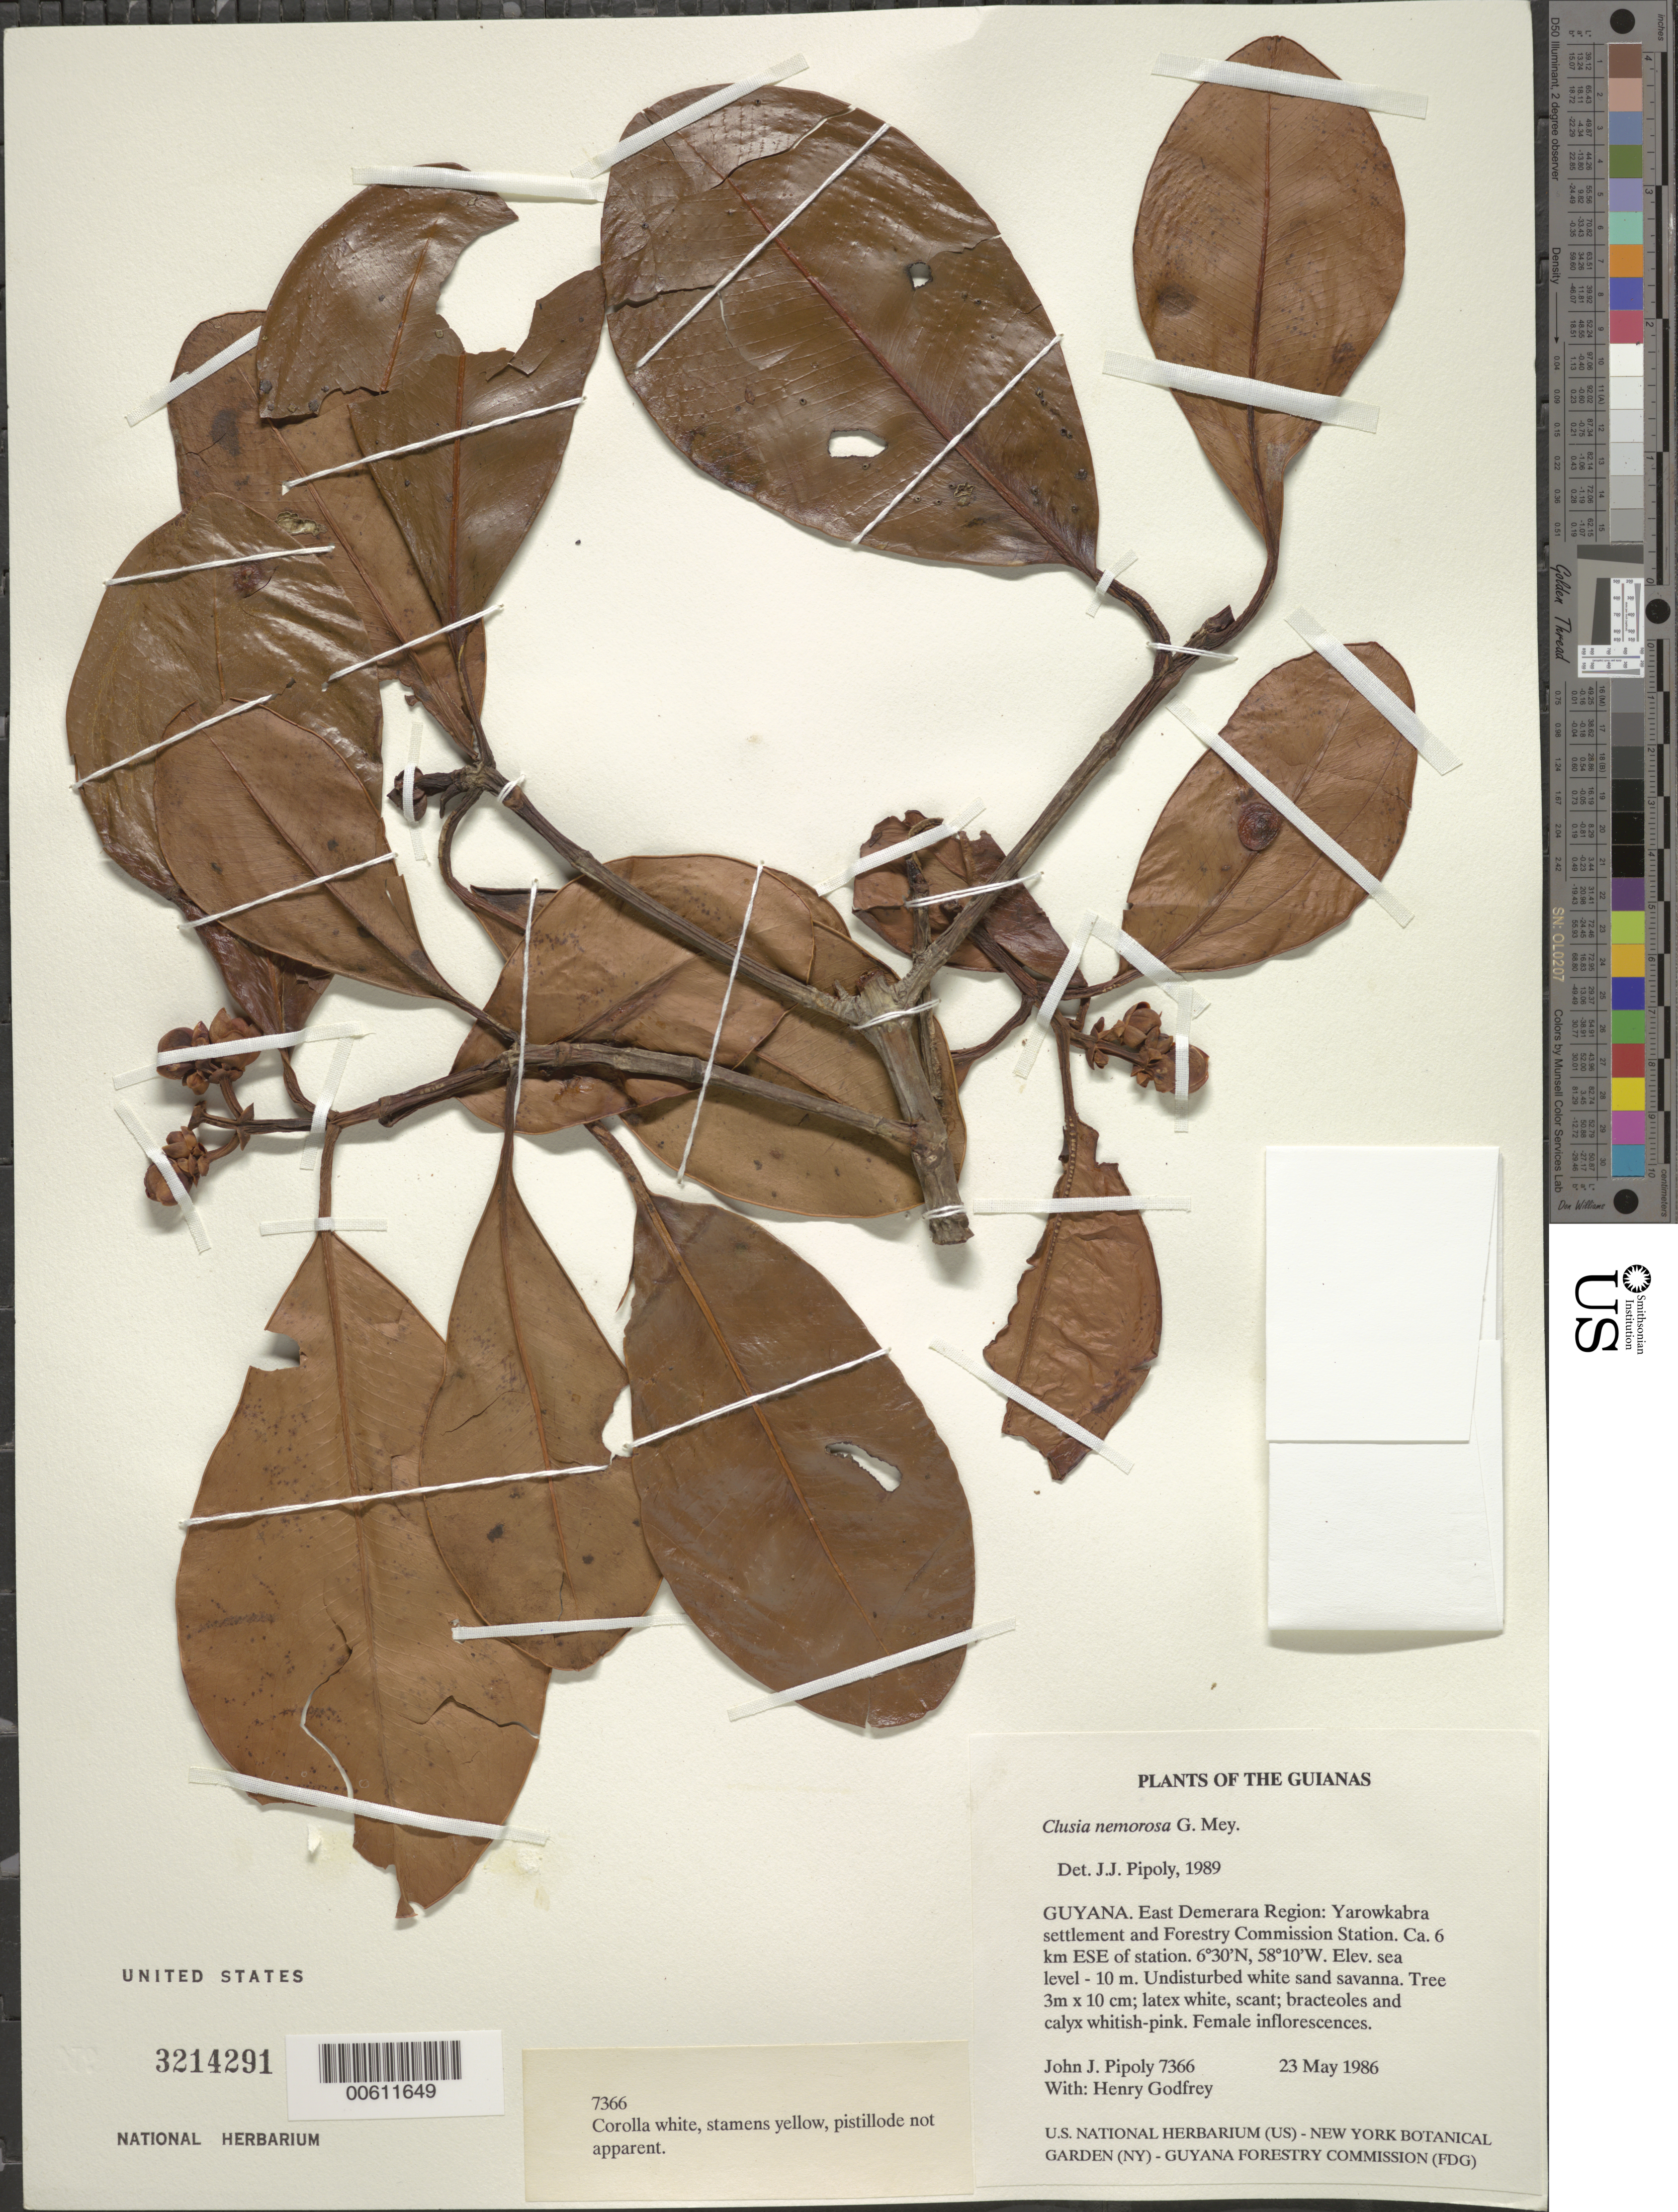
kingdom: Plantae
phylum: Tracheophyta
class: Magnoliopsida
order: Malpighiales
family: Clusiaceae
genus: Clusia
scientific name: Clusia nemorosa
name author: G. Mey.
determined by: Pipoly, J. J., III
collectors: J. J. Pipoly & H. Godfrey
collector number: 7366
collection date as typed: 23 May 1986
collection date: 1986-05-23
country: Guyana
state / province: Demerara-Mahaica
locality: Yarowkabra settlement and Forestry Commission Station ca. 6 km ESE of station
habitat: Undisturbed white sand savanna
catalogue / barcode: US 3214291